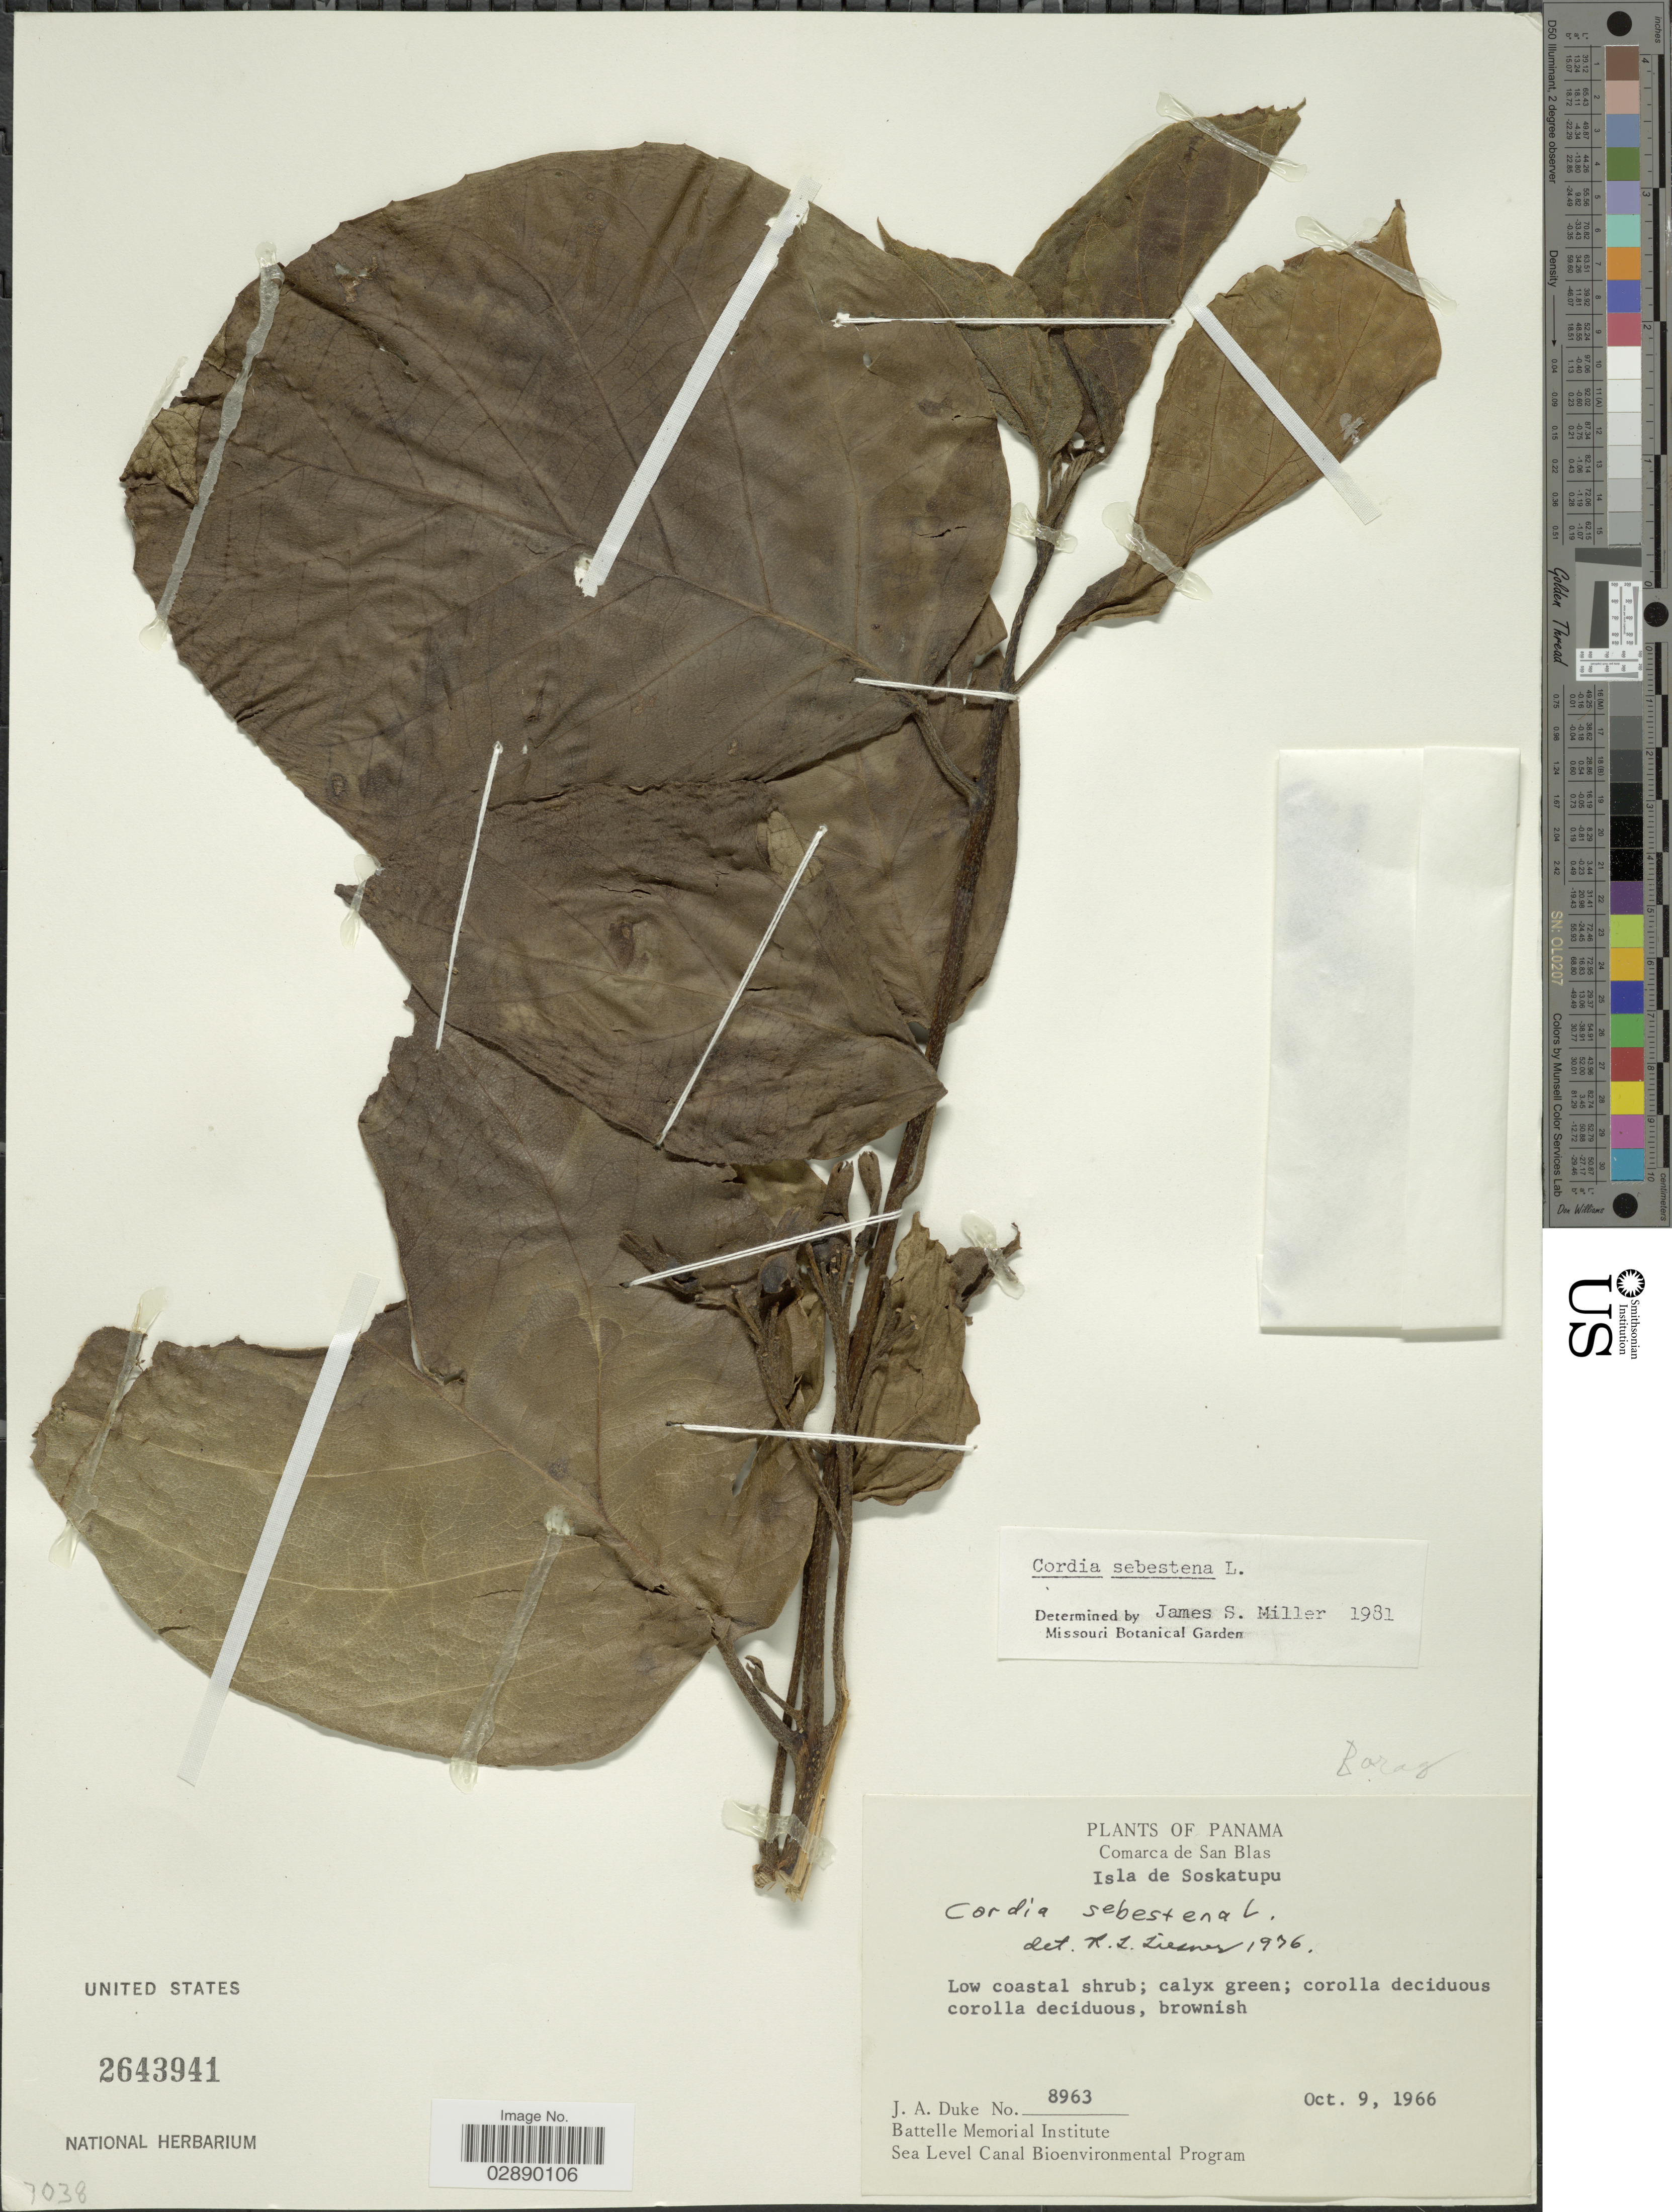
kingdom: Plantae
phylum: Tracheophyta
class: Magnoliopsida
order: Boraginales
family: Cordiaceae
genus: Cordia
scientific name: Cordia sebestena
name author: L.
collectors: J. A. Duke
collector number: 8963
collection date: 1966-10-09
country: Panama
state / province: Kuna Yala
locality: Comarca de San Blas. Isla de Soskatupu.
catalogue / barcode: US 2643941